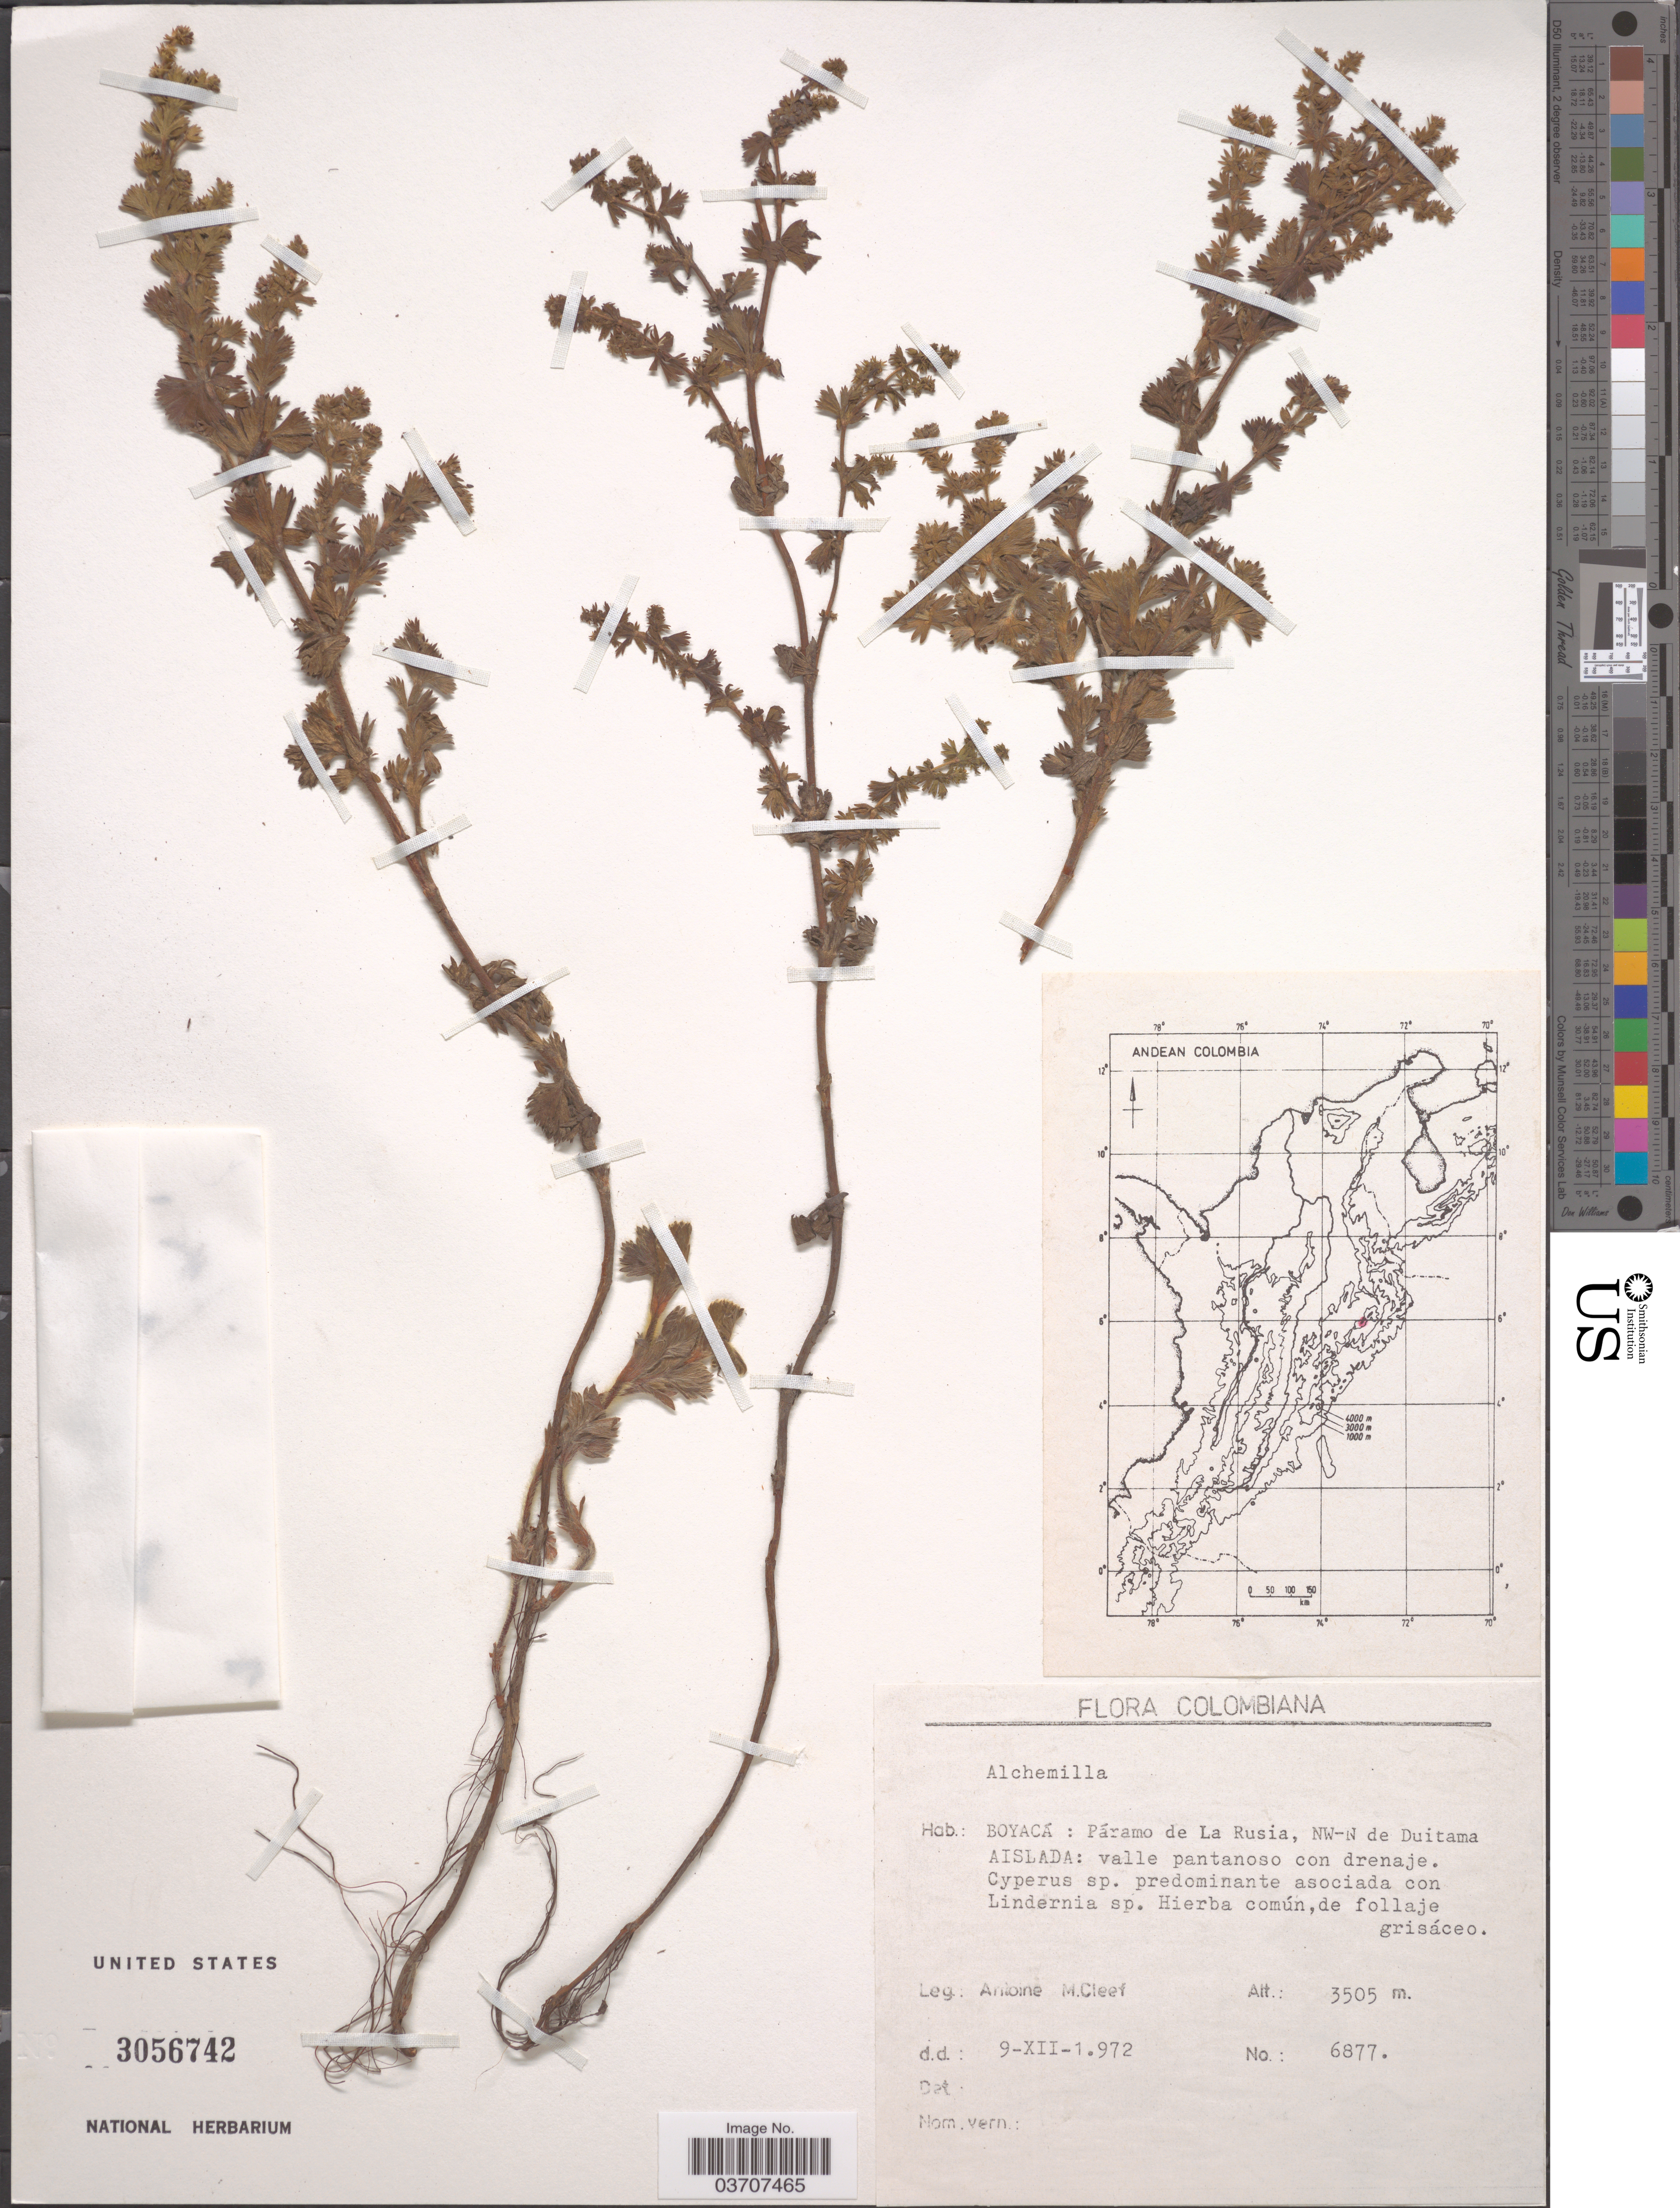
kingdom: Plantae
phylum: Tracheophyta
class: Magnoliopsida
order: Rosales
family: Rosaceae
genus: Lachemilla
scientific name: Lachemilla sp.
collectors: A. M. Cleef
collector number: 6877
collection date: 1972-12-09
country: Colombia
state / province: Boyacá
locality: Páramo de La Rusia, NW-N de Duitama Aislada.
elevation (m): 3505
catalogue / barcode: US 3056742